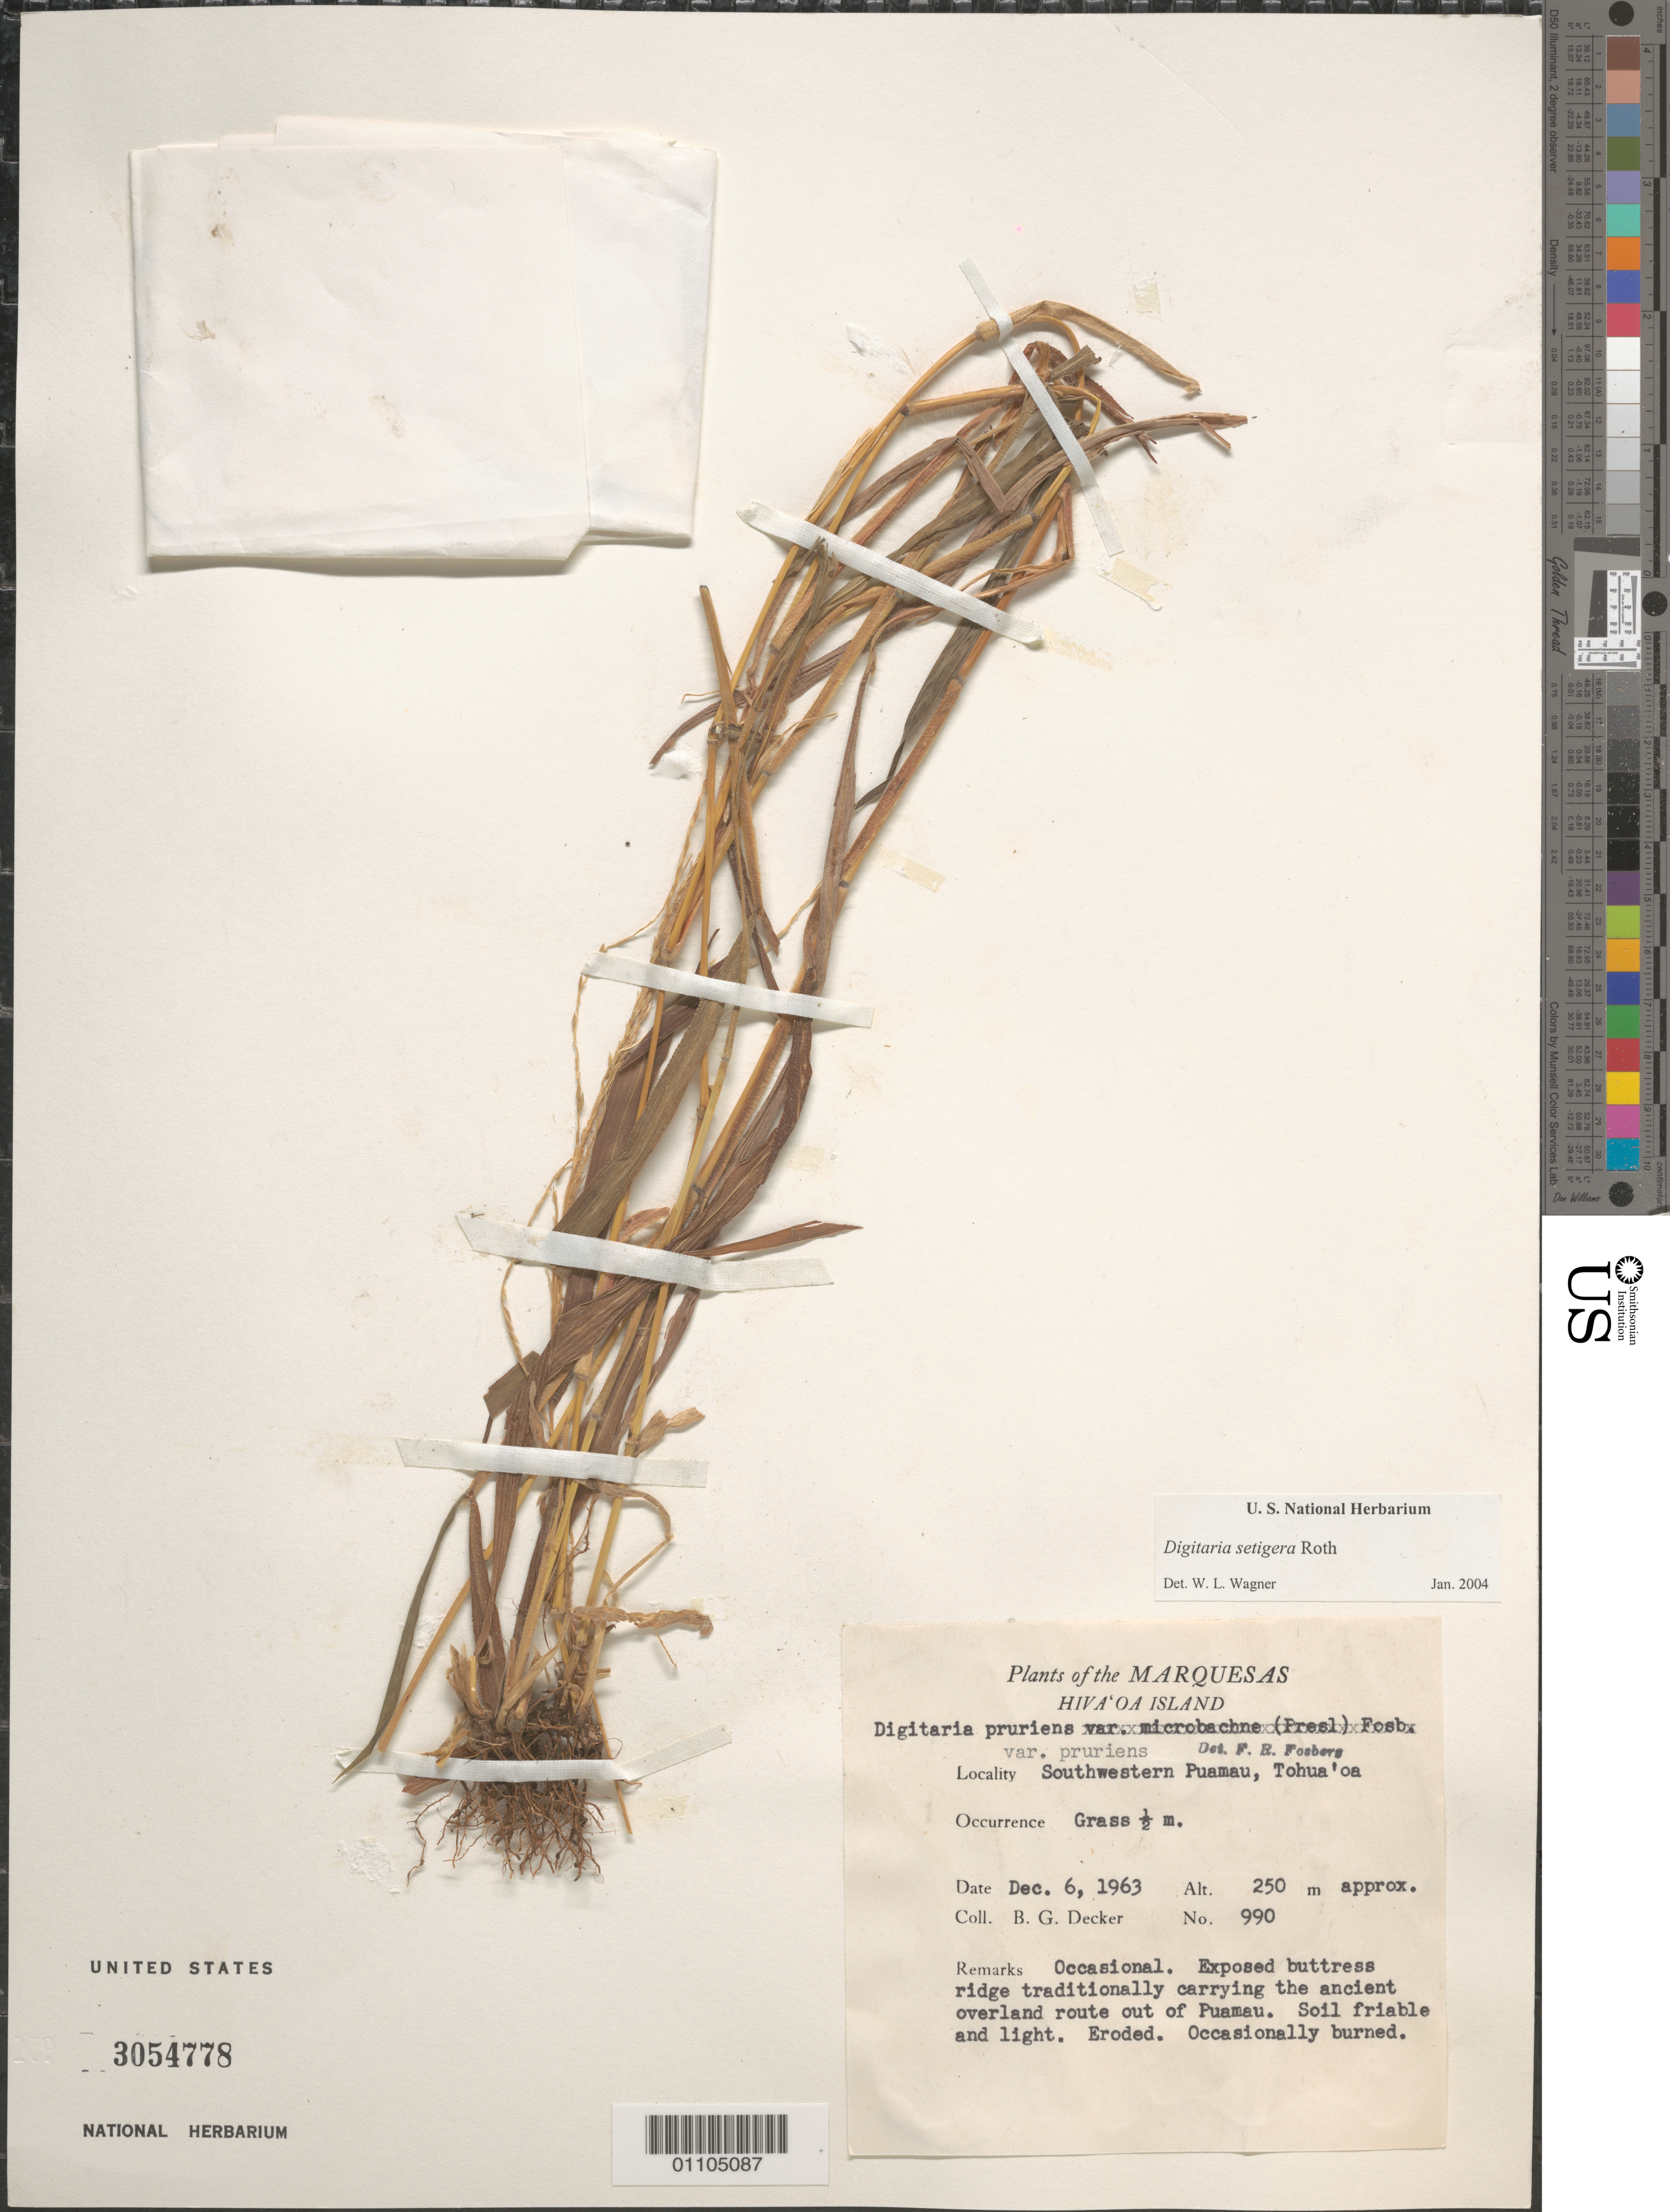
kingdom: Plantae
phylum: Tracheophyta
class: Liliopsida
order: Poales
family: Poaceae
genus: Digitaria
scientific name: Digitaria setigera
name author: Roth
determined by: Wagner, W. L., (BOT), Smithsonian Institution - National Museum of Natural History (UNITED STATES)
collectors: B. G. Decker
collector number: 990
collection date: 1963-12-06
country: French Polynesia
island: Hiva Oa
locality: SW Puamau, Tohua'oa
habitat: Exposed buttress ridge, soil friable and light, eroded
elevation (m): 250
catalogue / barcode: US 3054778